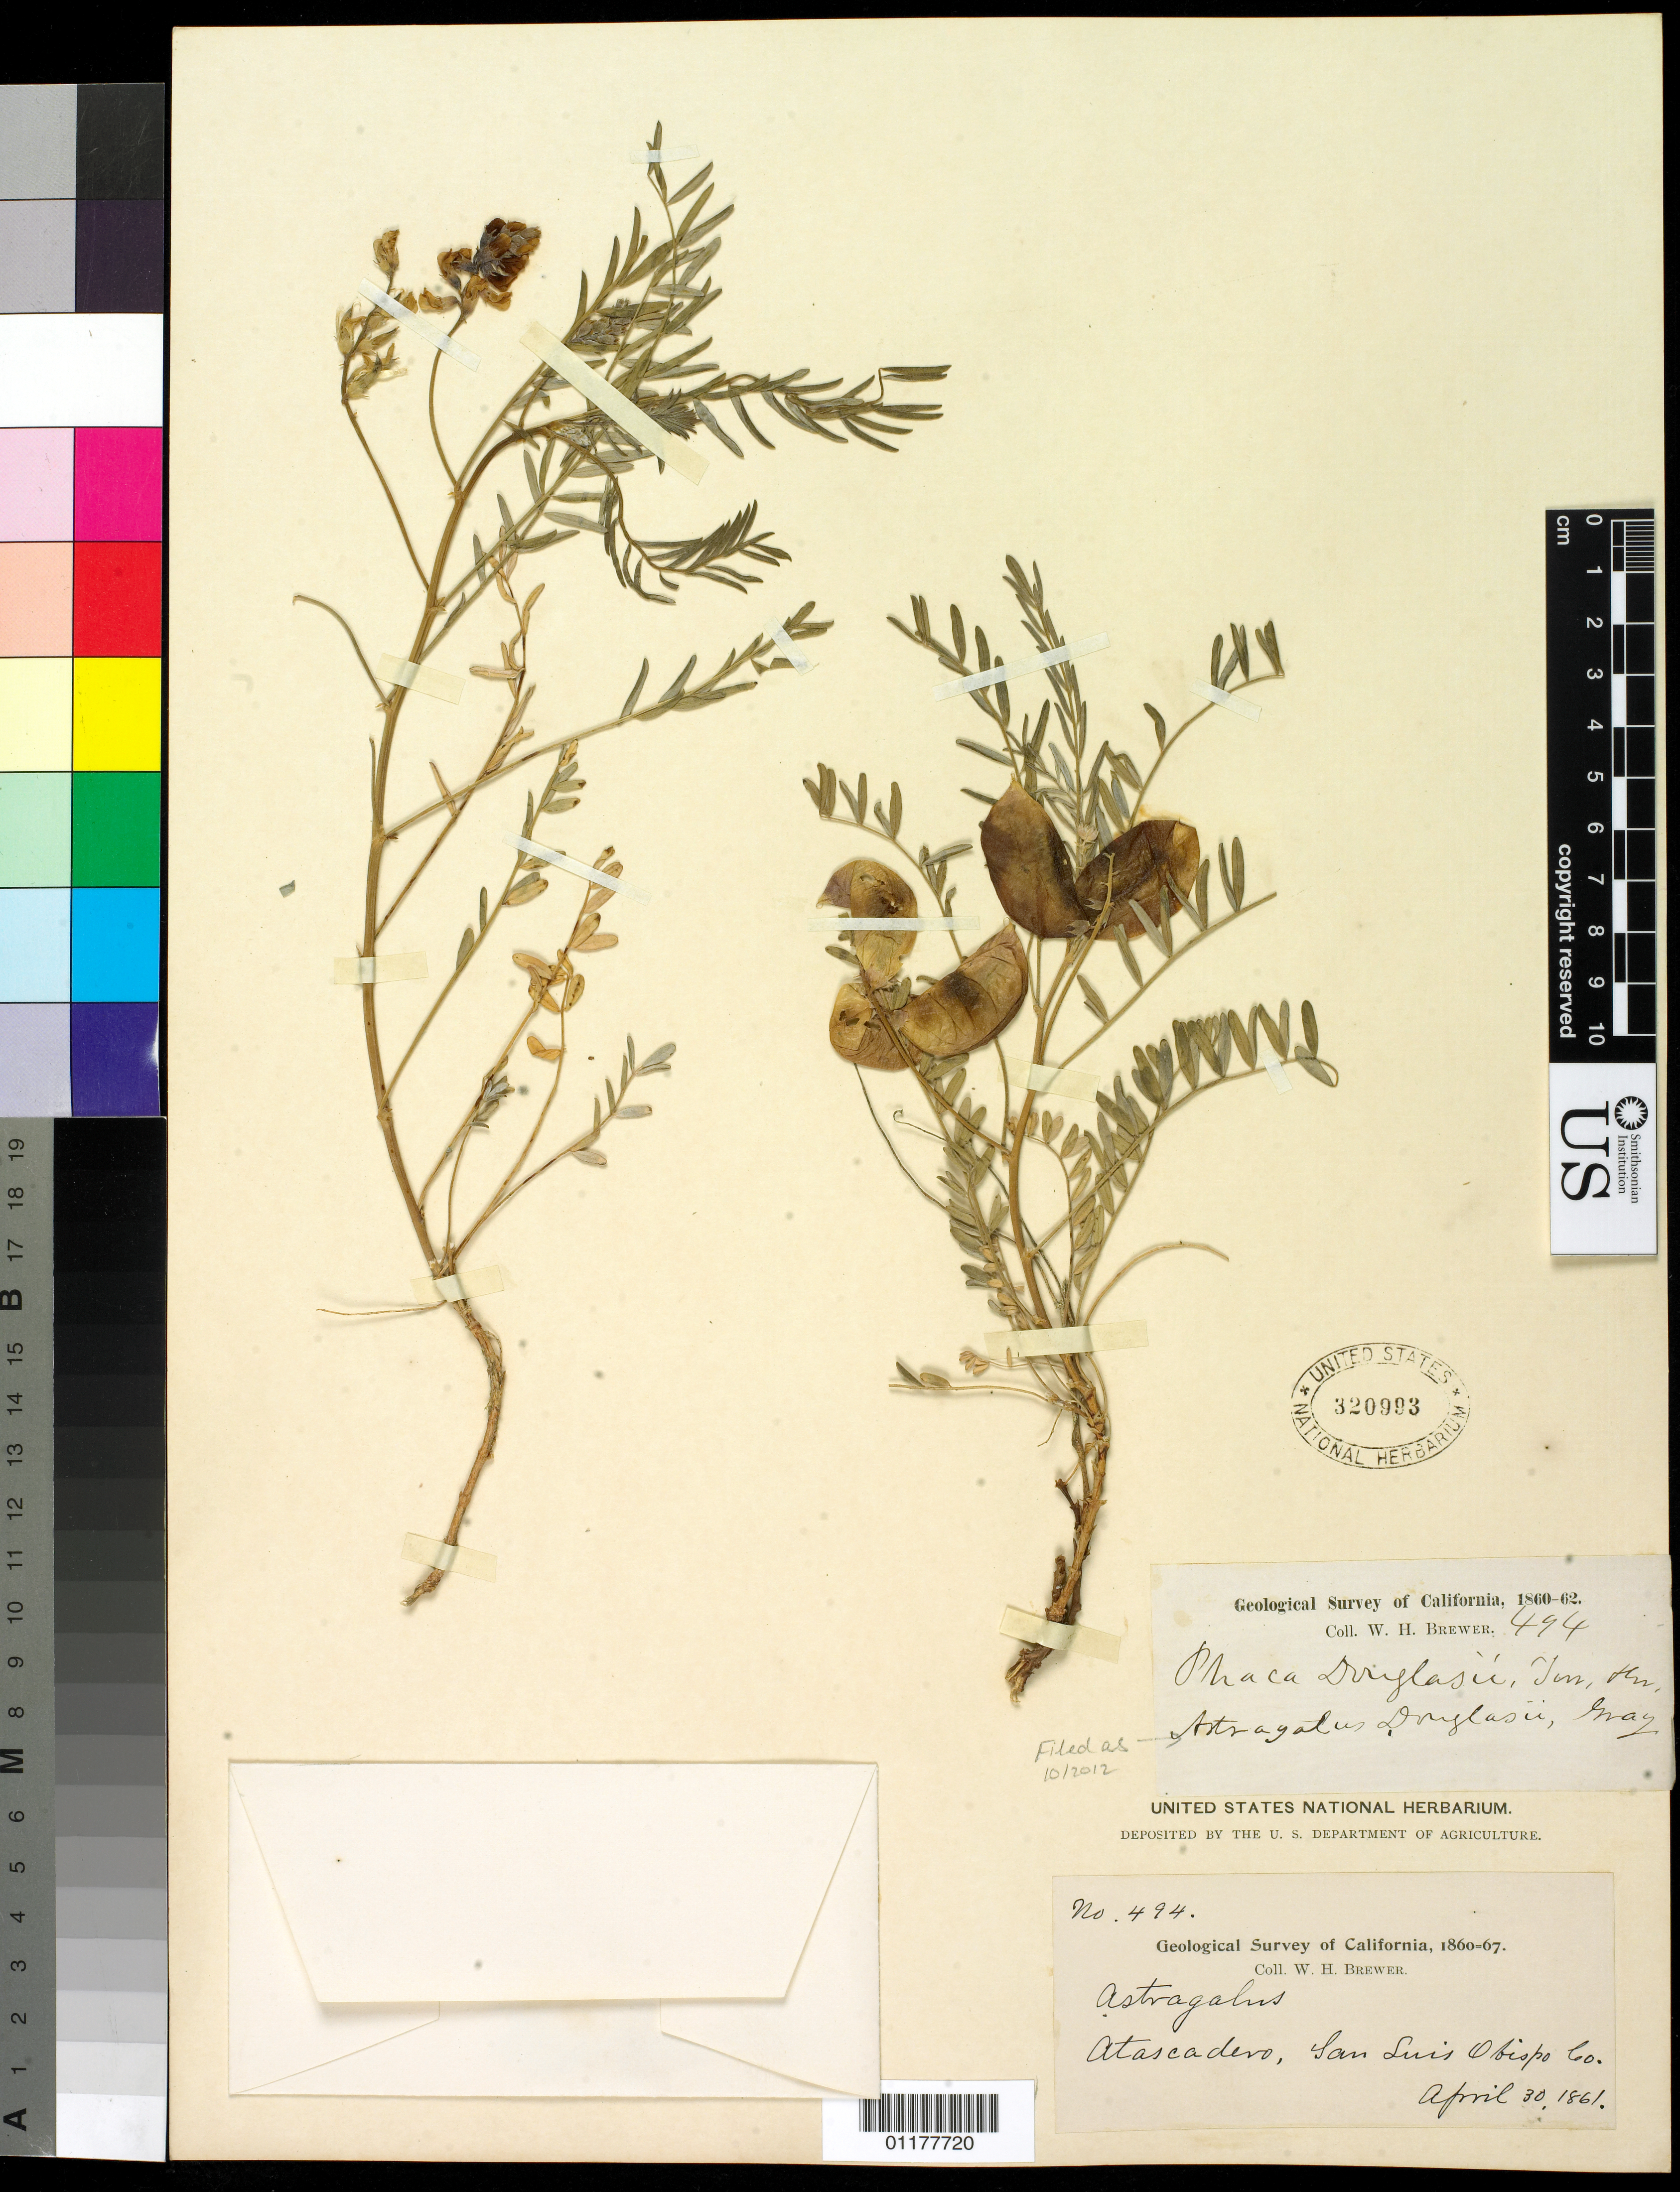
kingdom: Plantae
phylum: Tracheophyta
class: Magnoliopsida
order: Fabales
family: Fabaceae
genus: Astragalus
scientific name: Astragalus douglasii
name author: (Torr. & A. Gray) A. Gray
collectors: W. H. Brewer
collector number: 494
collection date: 1861-04-30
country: United States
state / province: California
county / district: San Luis Obispo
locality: Atascadero.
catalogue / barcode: US 320993